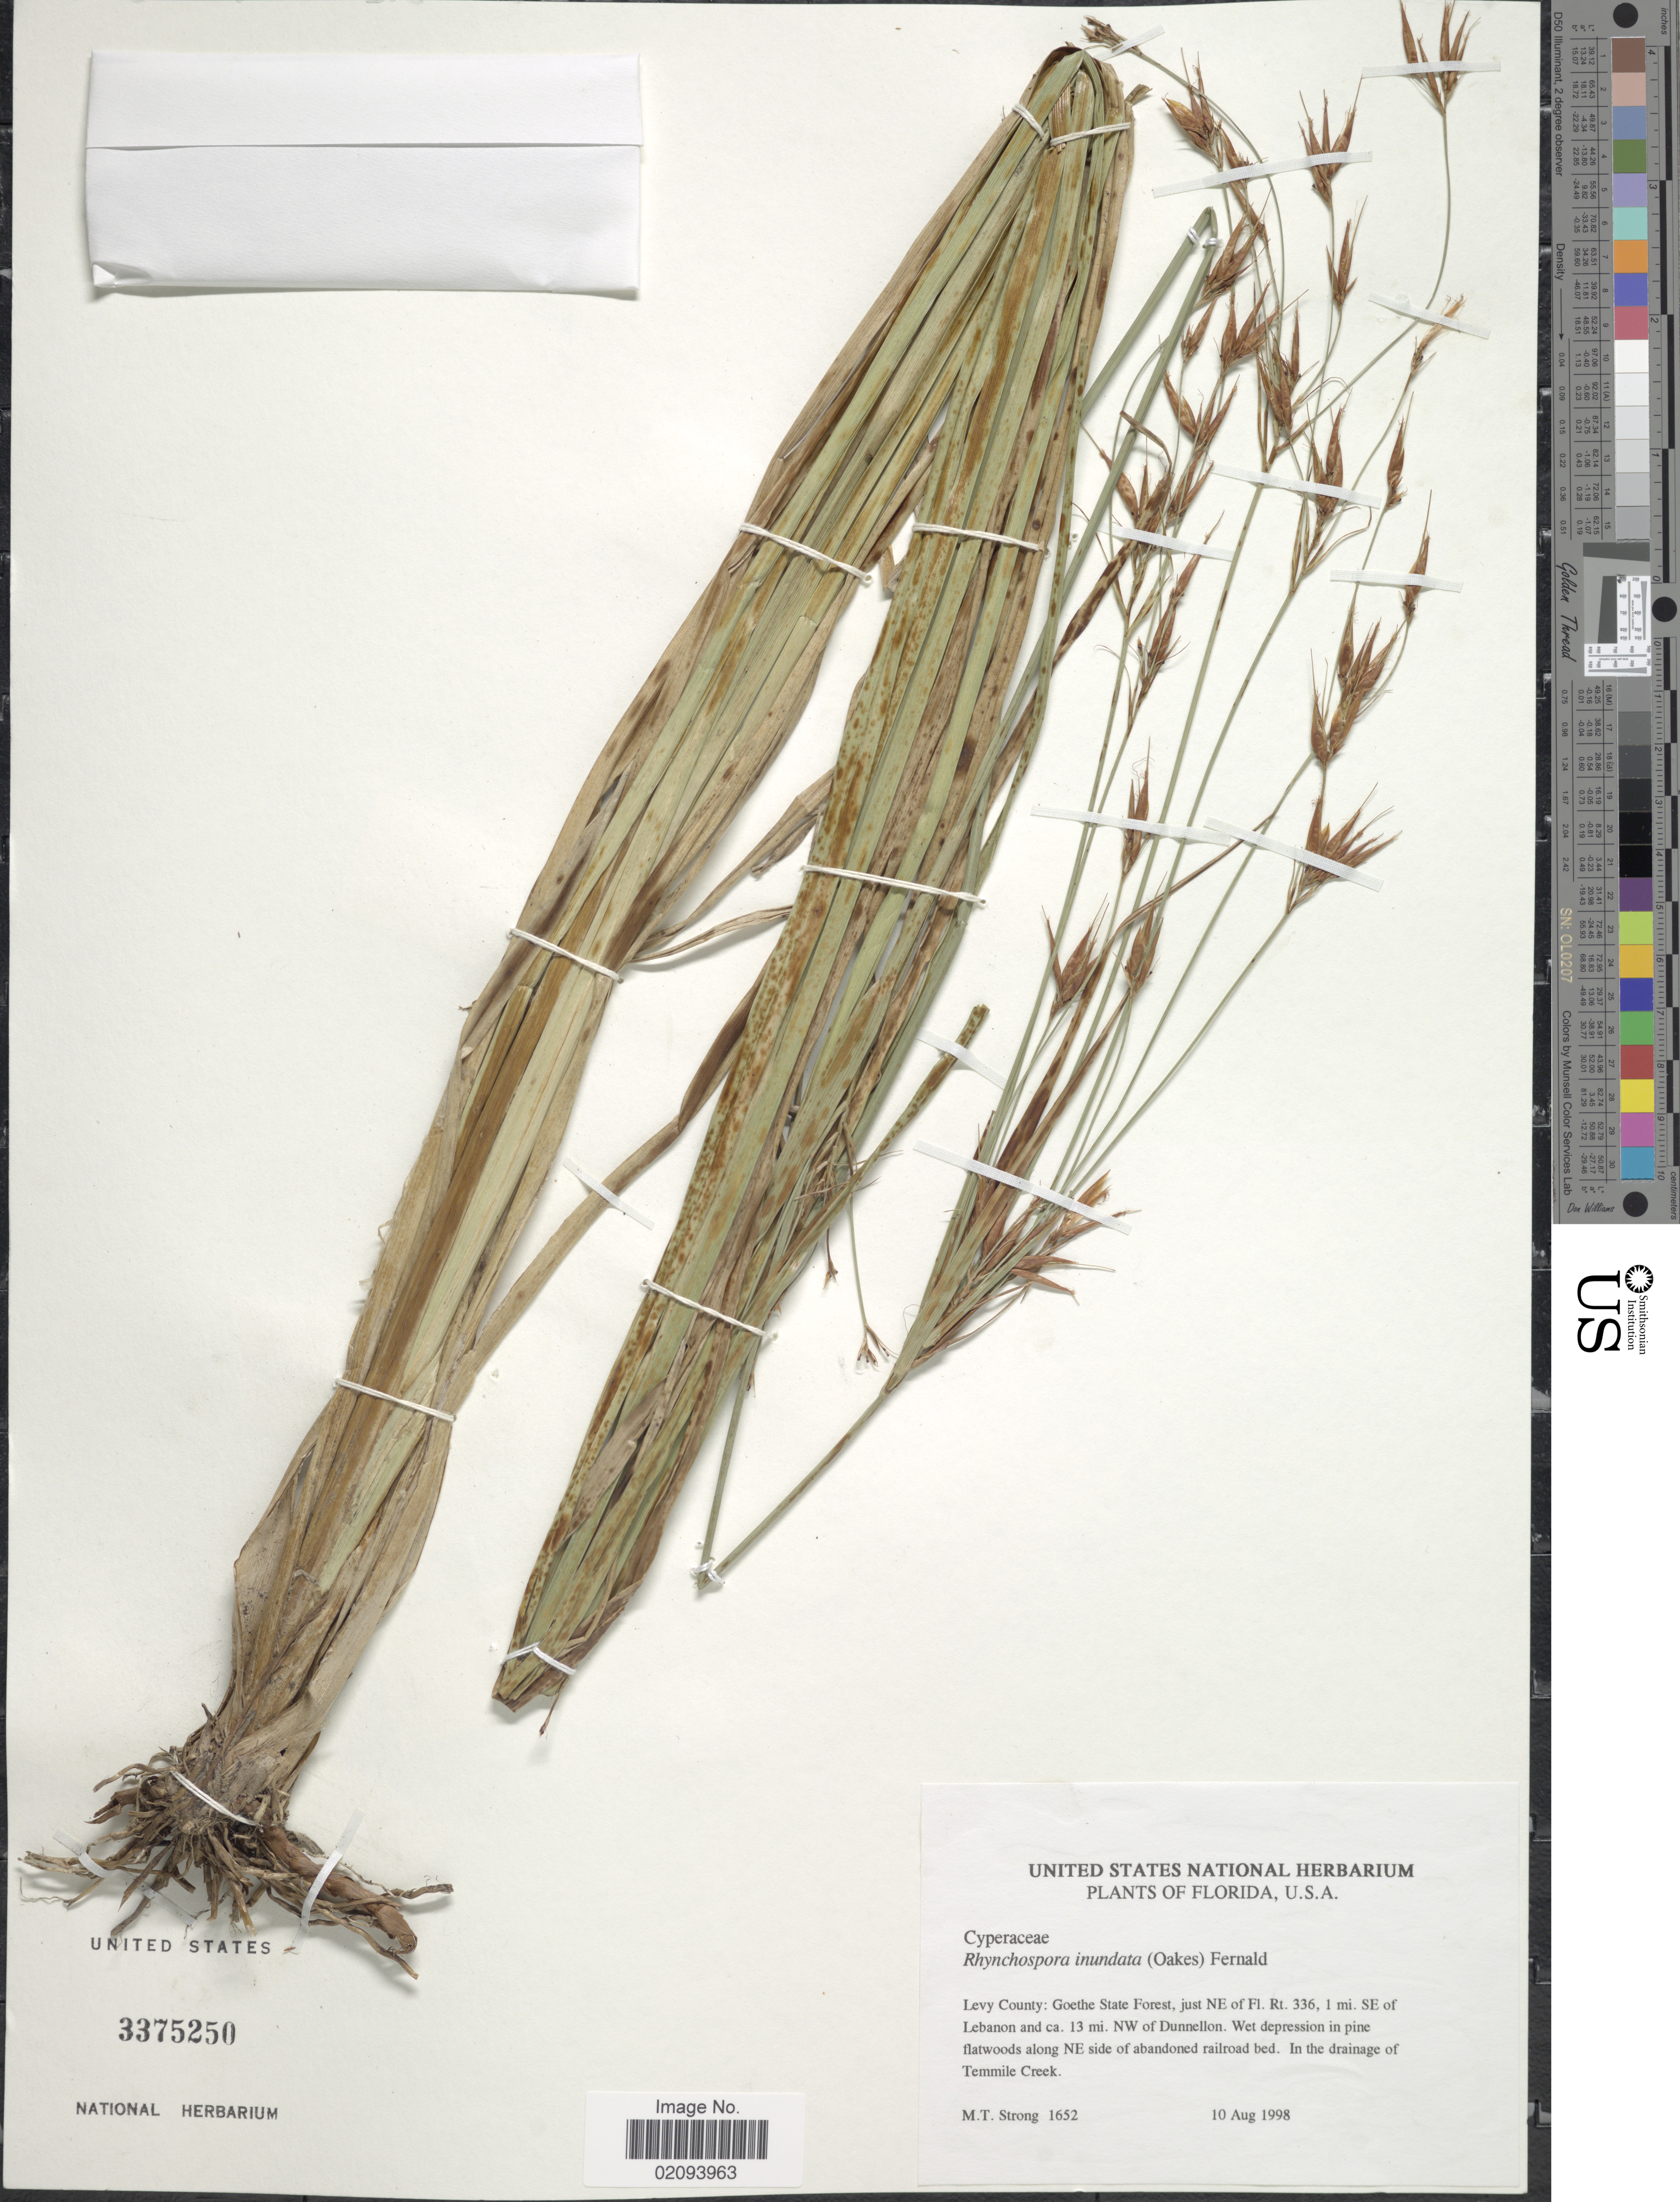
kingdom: Plantae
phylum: Tracheophyta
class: Liliopsida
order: Poales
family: Cyperaceae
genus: Rhynchospora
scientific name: Rhynchospora inundata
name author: (Oakes) Fernald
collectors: M. T. Strong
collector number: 1652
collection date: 1998-08-10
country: United States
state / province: Florida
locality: Levy County: Goethe State Forest, just NE of Fl. Rt. 336, 1 mi. SE of Lebanon and ca. 13 mi. NW of Dunnellon. Wet depression in pine flatwoods along NE side of abandoned railroad bed. In the drainage of Temmile Creek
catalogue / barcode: US 3375250